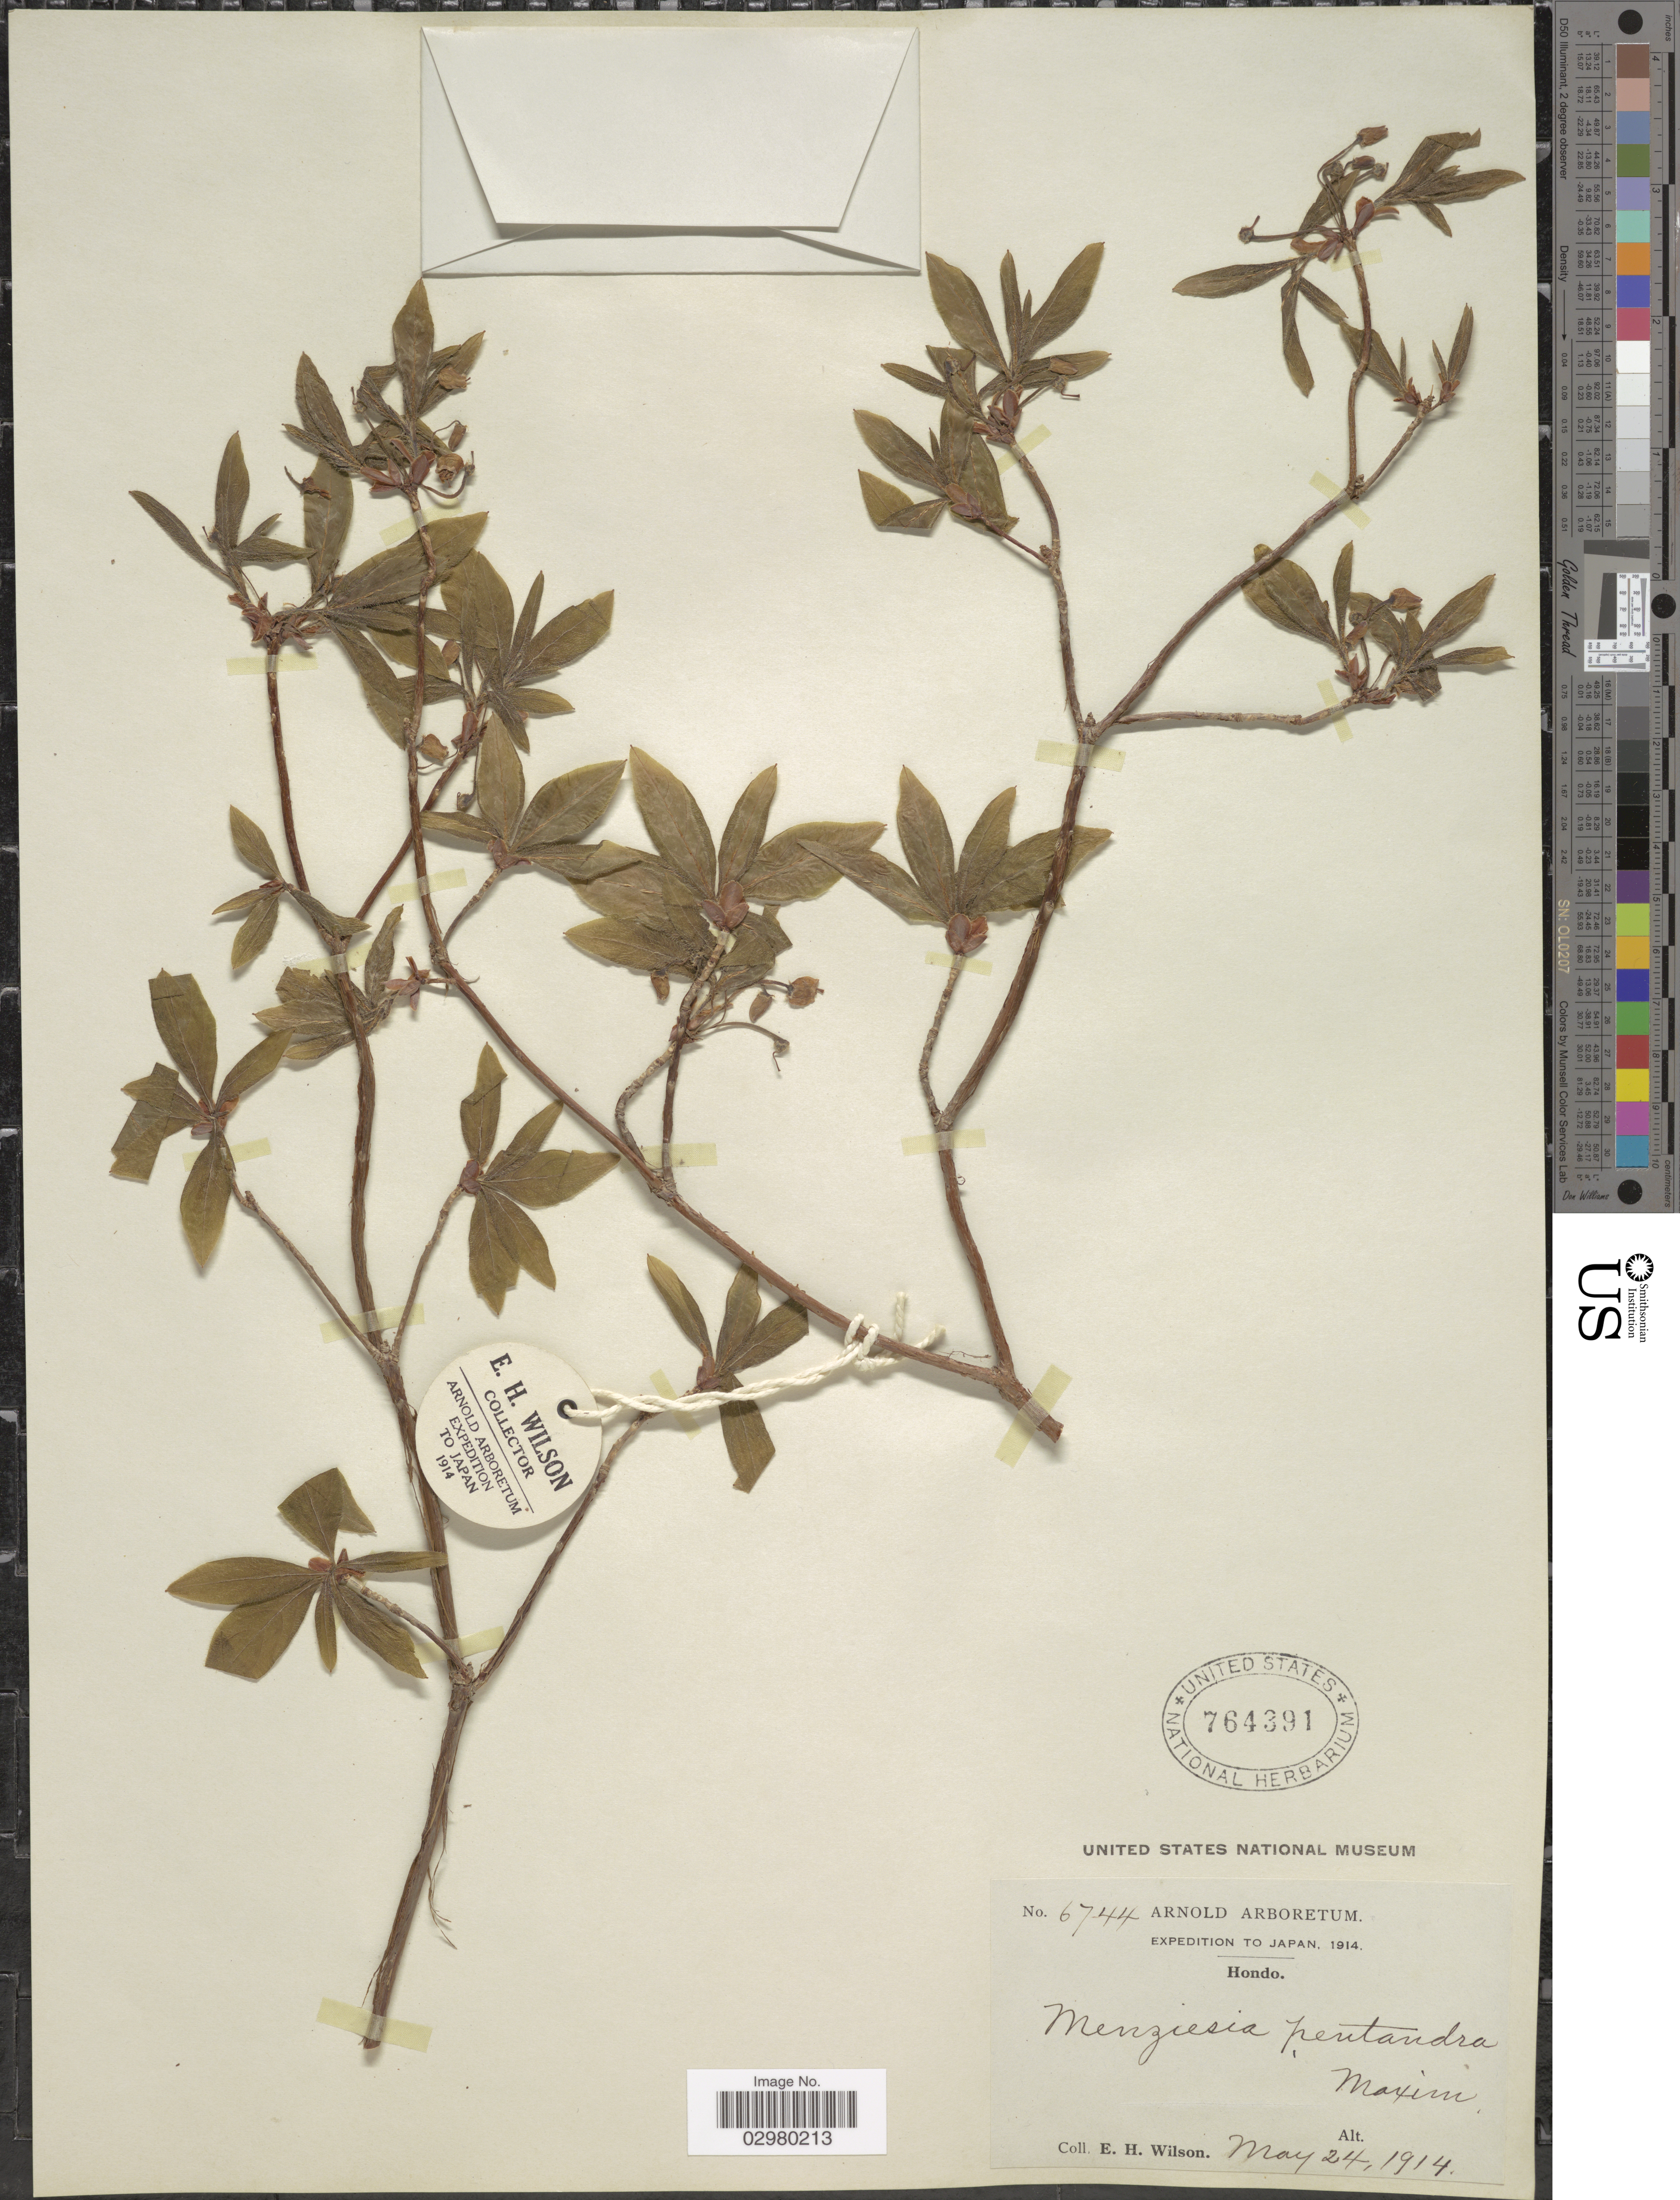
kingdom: Plantae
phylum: Tracheophyta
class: Magnoliopsida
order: Ericales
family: Ericaceae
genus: Menziesia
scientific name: Menziesia pentandra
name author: Maxim.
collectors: E. Wilson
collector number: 6744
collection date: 1914-05-24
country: Japan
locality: Hondo.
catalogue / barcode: US 764391